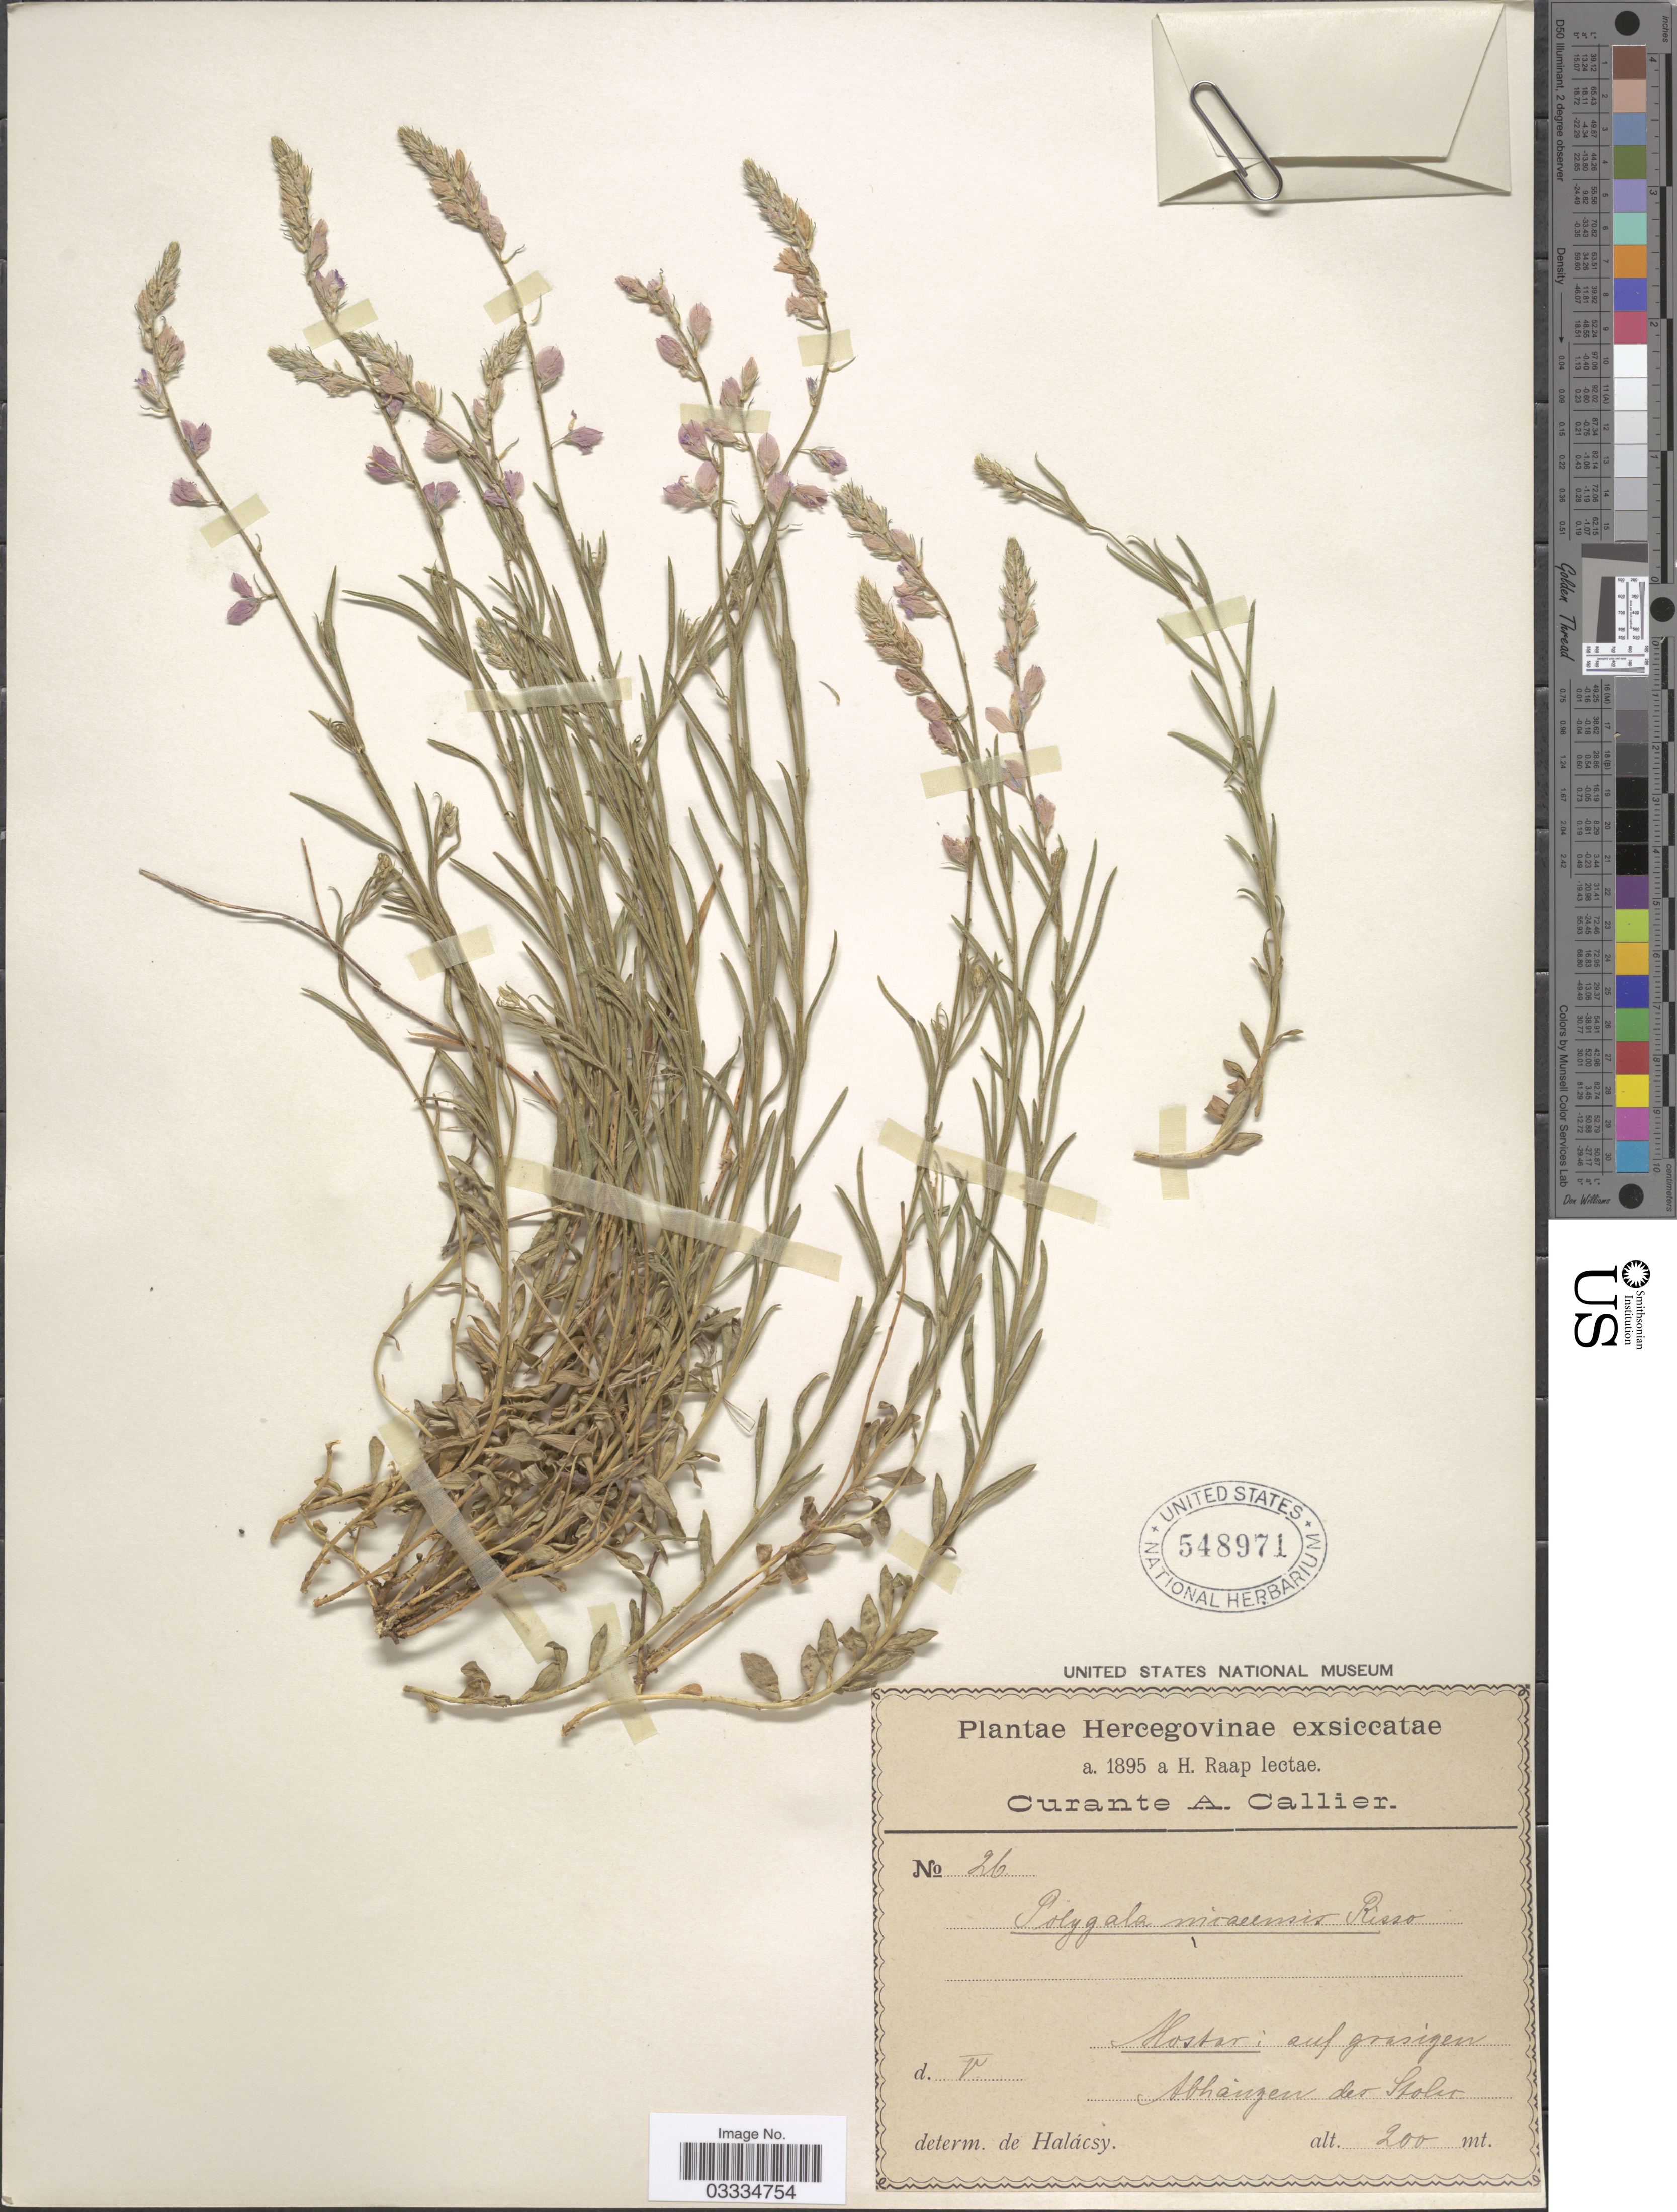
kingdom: Plantae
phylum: Tracheophyta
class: Magnoliopsida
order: Fabales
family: Polygalaceae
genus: Polygala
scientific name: Polygala nicaraguensis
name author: Chodat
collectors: C. A. Callier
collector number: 2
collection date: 1895-05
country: Bosnia and Herzegovina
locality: Hercegovinae. Mostar: suf grasigen Abhängen des Stoler.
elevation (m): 200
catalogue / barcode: US 548971